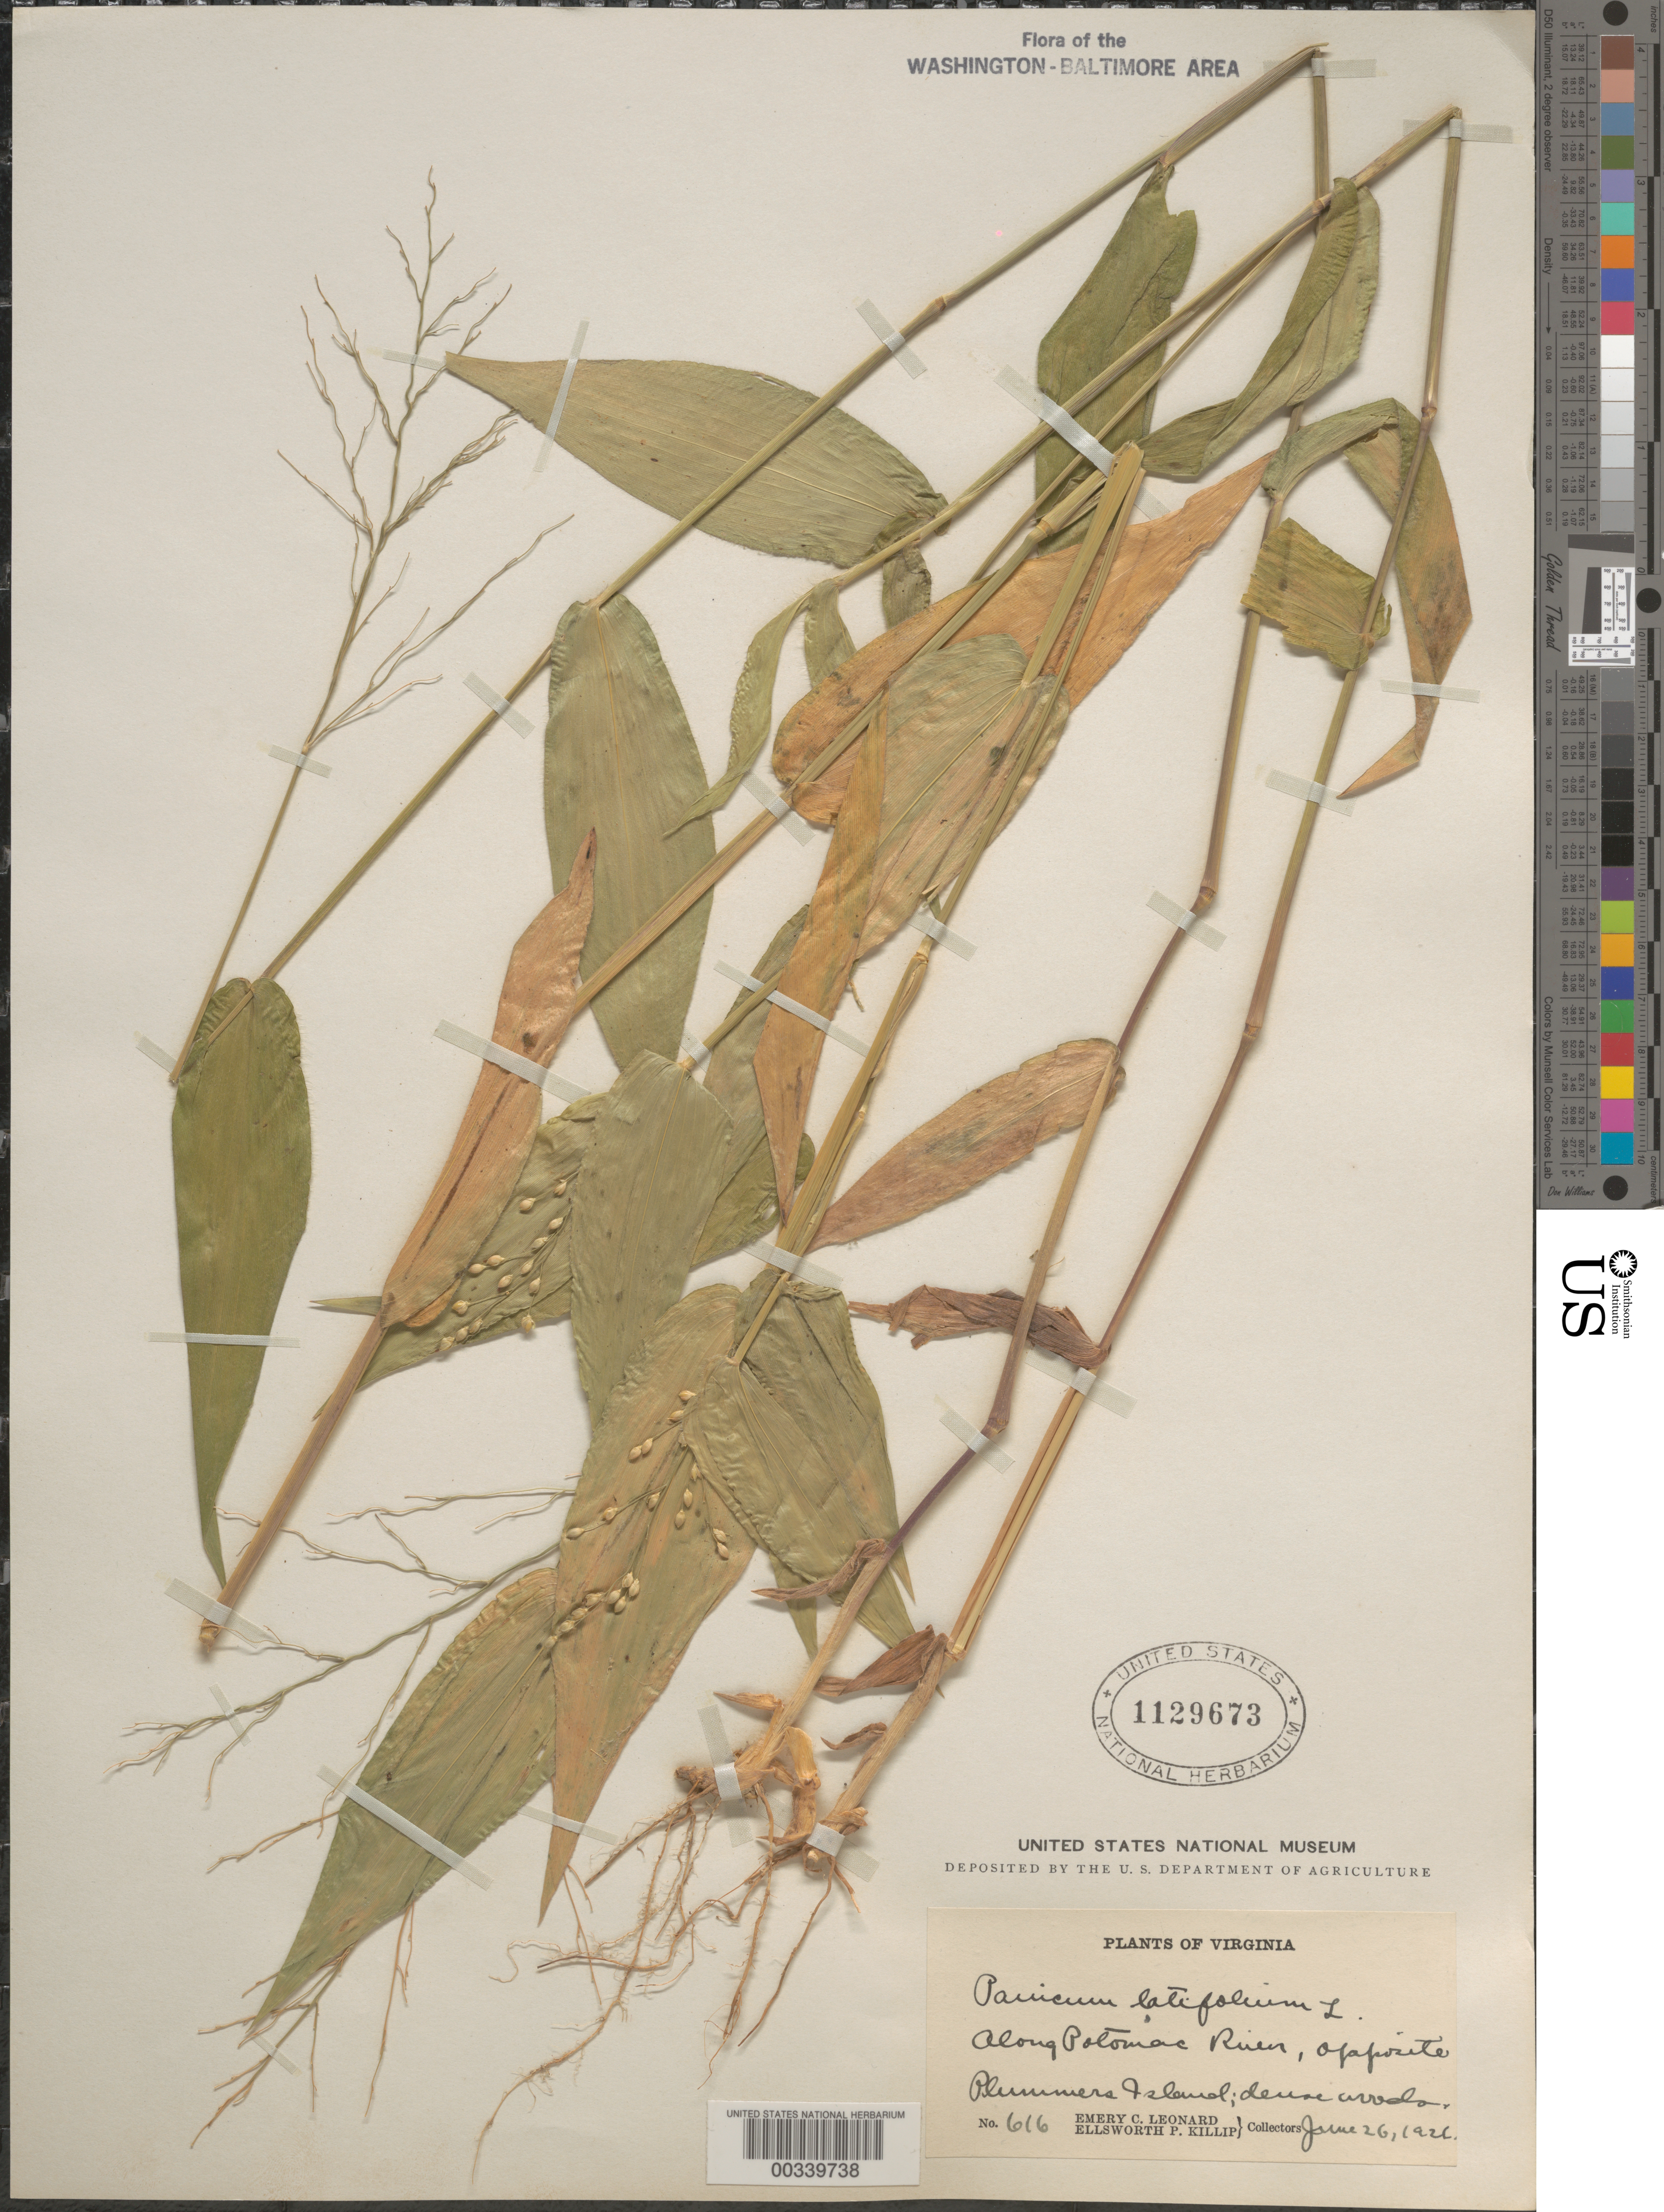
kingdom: Plantae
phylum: Tracheophyta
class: Liliopsida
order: Poales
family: Poaceae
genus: Dichanthelium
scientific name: Dichanthelium latifolium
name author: (L.) Harvill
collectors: E. C. Leonard & E. P. Killip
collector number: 616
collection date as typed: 26 Jun 1926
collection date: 1926-06-26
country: United States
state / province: Virginia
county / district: Fairfax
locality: Opposite Plummers Island, along Potomac River C. & O. Canal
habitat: River bank, dense woods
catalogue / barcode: US 1129673